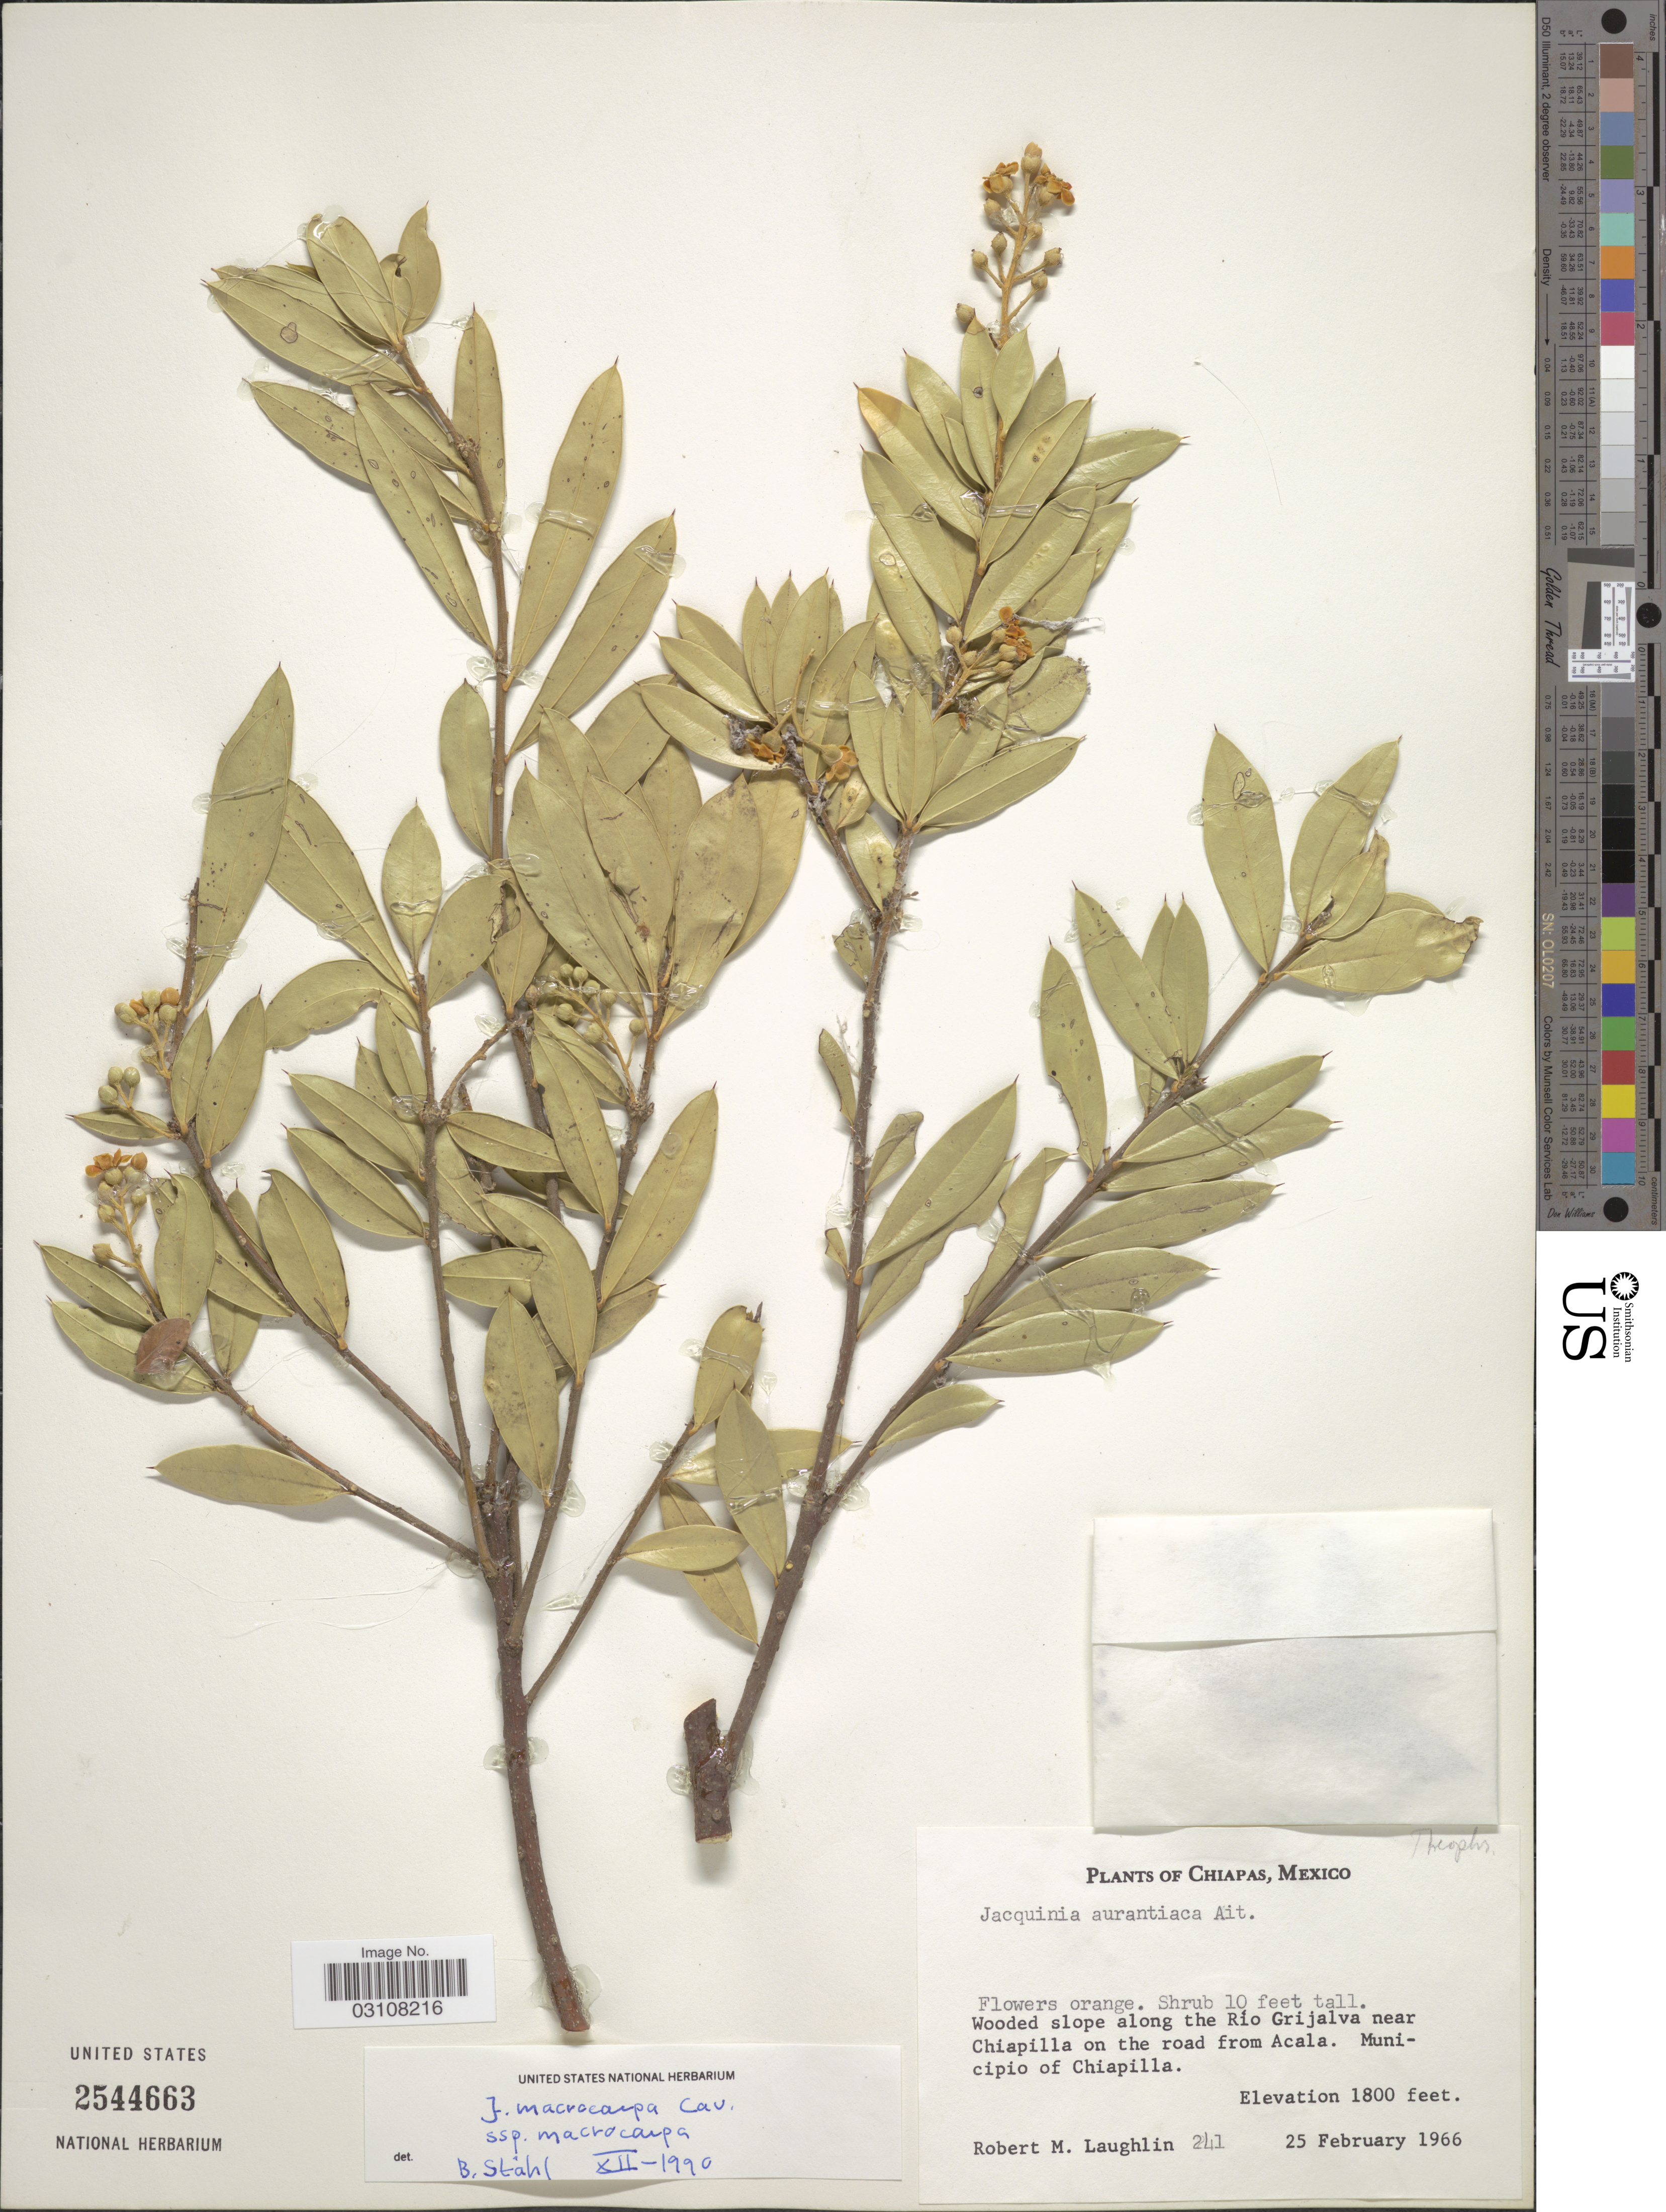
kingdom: Plantae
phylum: Tracheophyta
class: Magnoliopsida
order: Ericales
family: Primulaceae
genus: Jacquinia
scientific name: Jacquinia macrocarpa subsp. macrocarpa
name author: Cav.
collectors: R. M. Laughlin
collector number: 241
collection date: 1966-02-25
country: Mexico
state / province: Chiapas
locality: Wooded slope along the Río Grijalva near Chiapilla on the road from Acala. Municipio of Chiapilla.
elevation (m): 549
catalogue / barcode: US 2544663